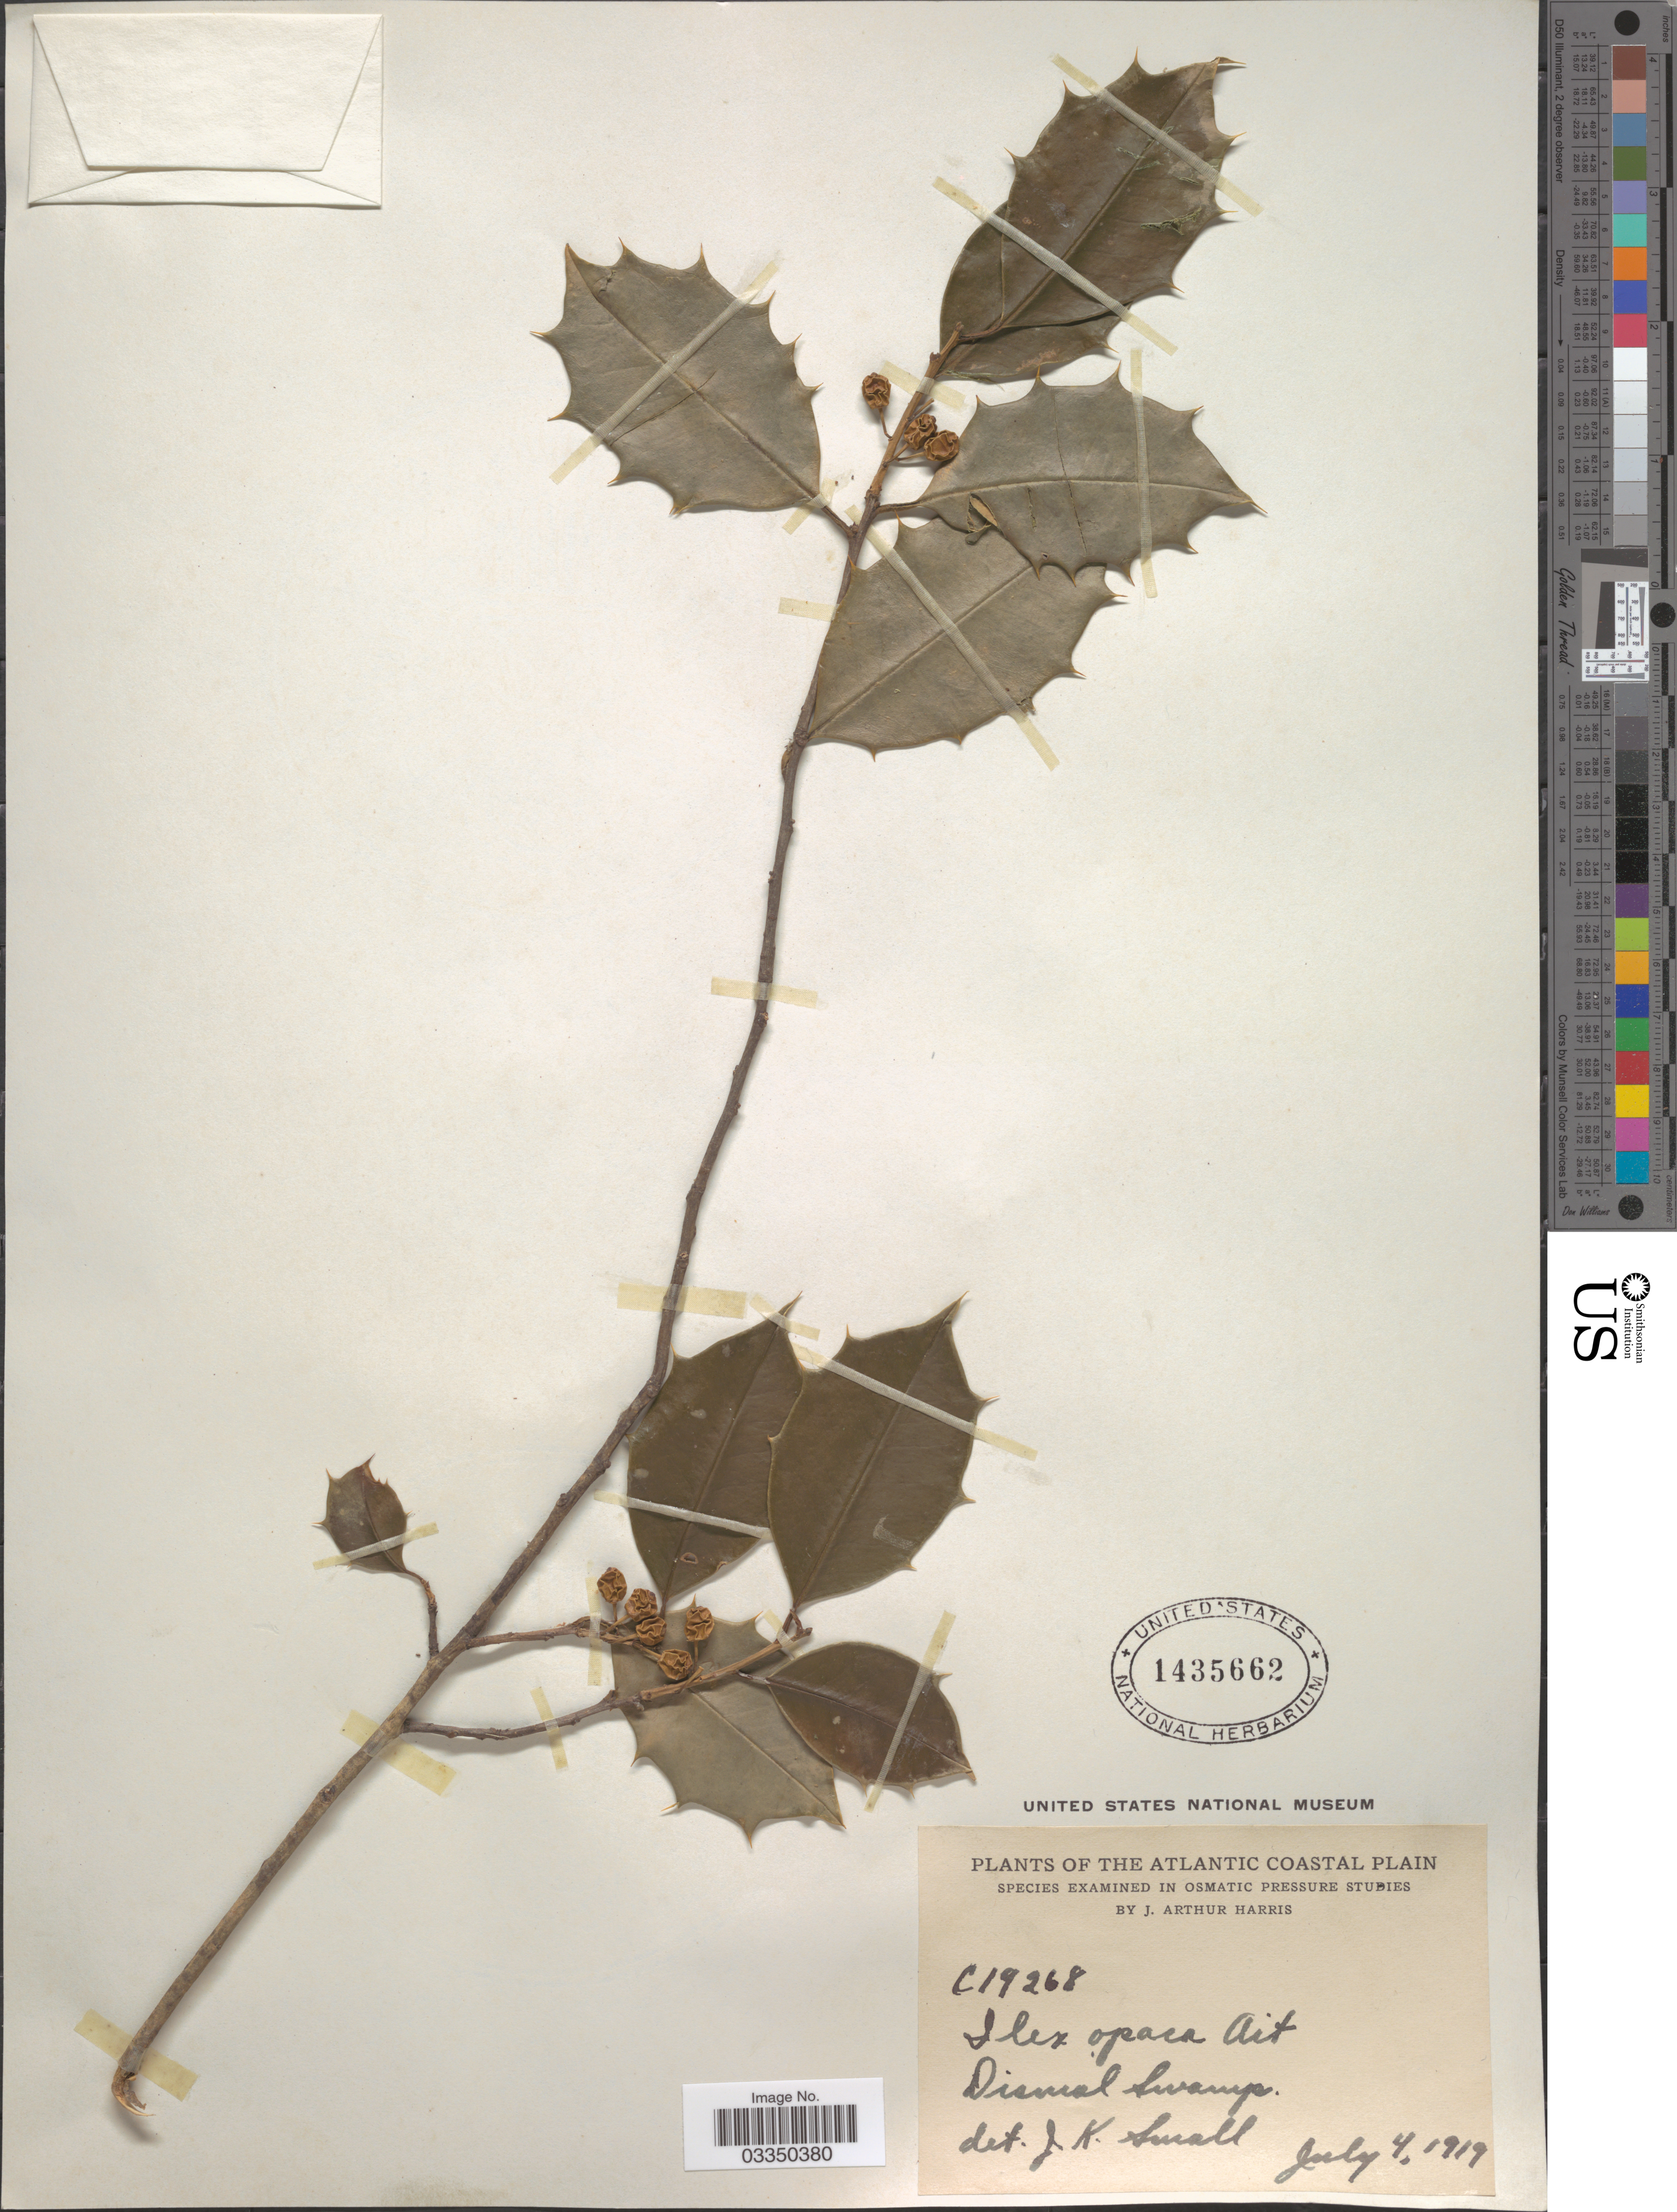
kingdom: Plantae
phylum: Tracheophyta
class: Magnoliopsida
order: Aquifoliales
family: Aquifoliaceae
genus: Ilex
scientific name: Ilex opaca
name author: Aiton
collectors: J. A. Harris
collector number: C19268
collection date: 1919-07-04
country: United States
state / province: Virginia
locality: The Atlantic Coastal Plain. Dismal Swamp.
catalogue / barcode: US 1435662